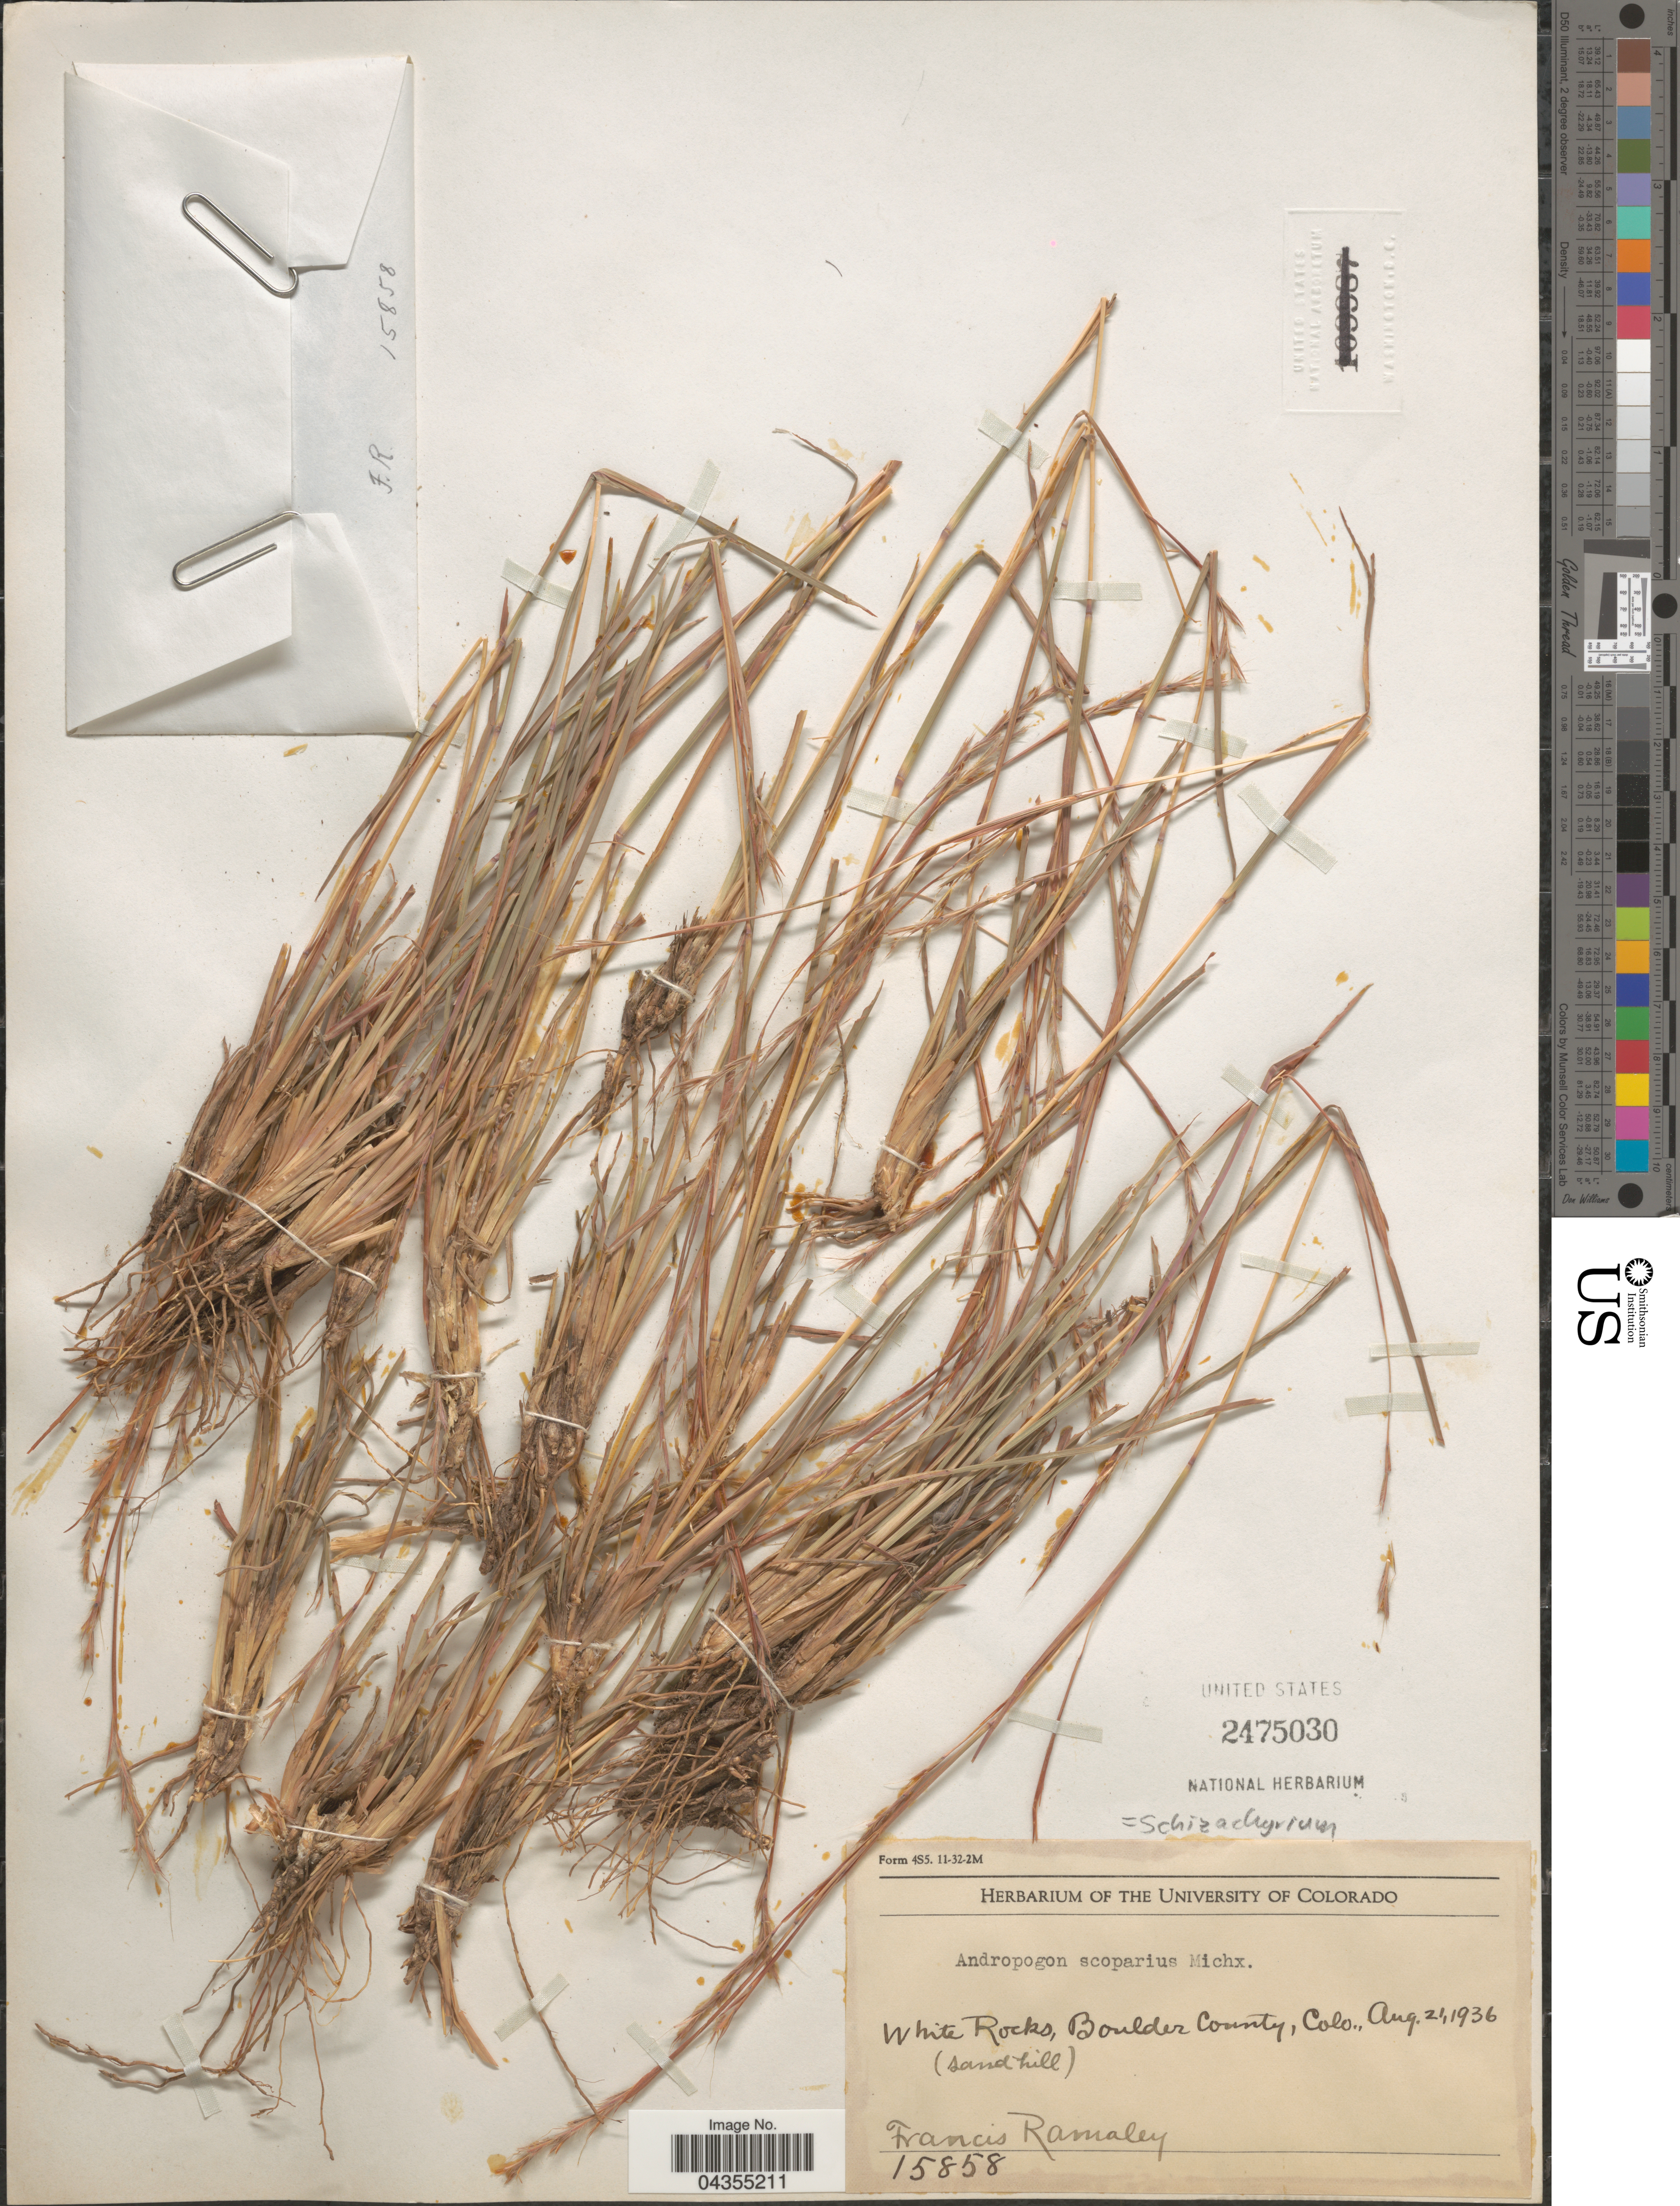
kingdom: Plantae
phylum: Tracheophyta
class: Liliopsida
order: Poales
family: Poaceae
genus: Schizachyrium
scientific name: Schizachyrium scoparium var. scoparium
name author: (Michx.) Nash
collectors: F. Ramaley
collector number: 15858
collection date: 1936-08-21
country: United States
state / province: Colorado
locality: White Rocks, Boulder County.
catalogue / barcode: US 2475030